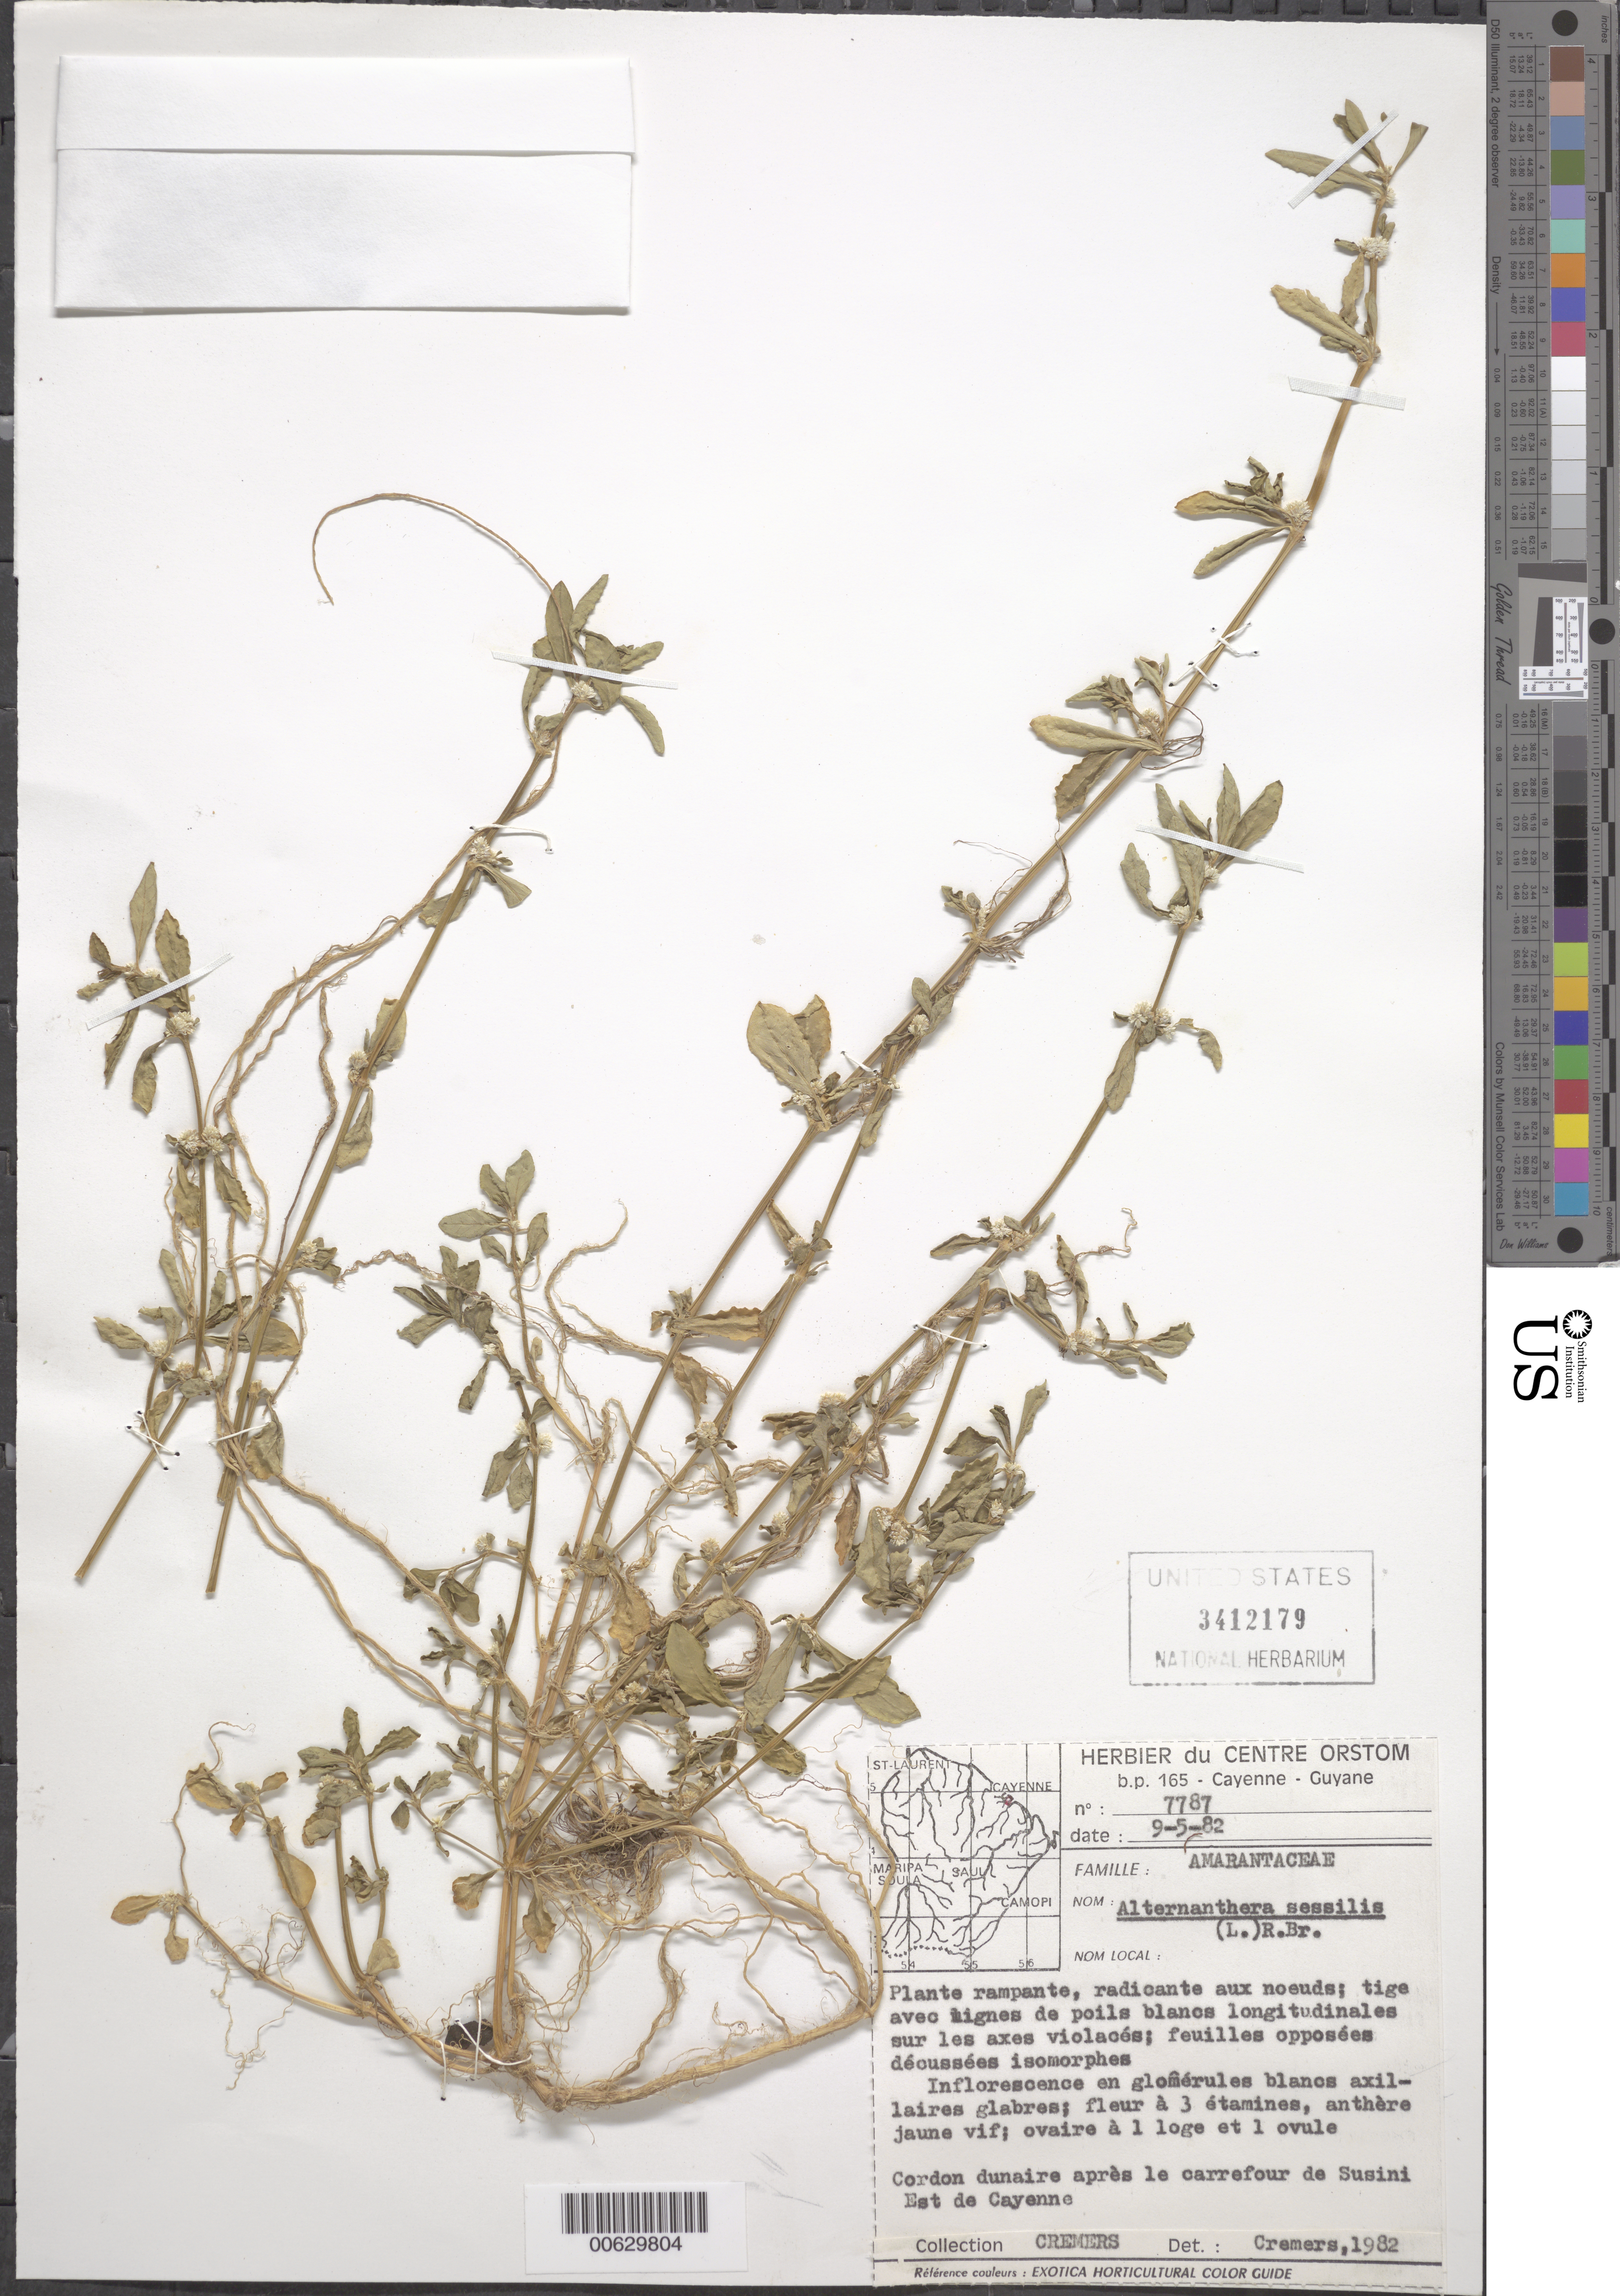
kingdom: Plantae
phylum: Tracheophyta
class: Magnoliopsida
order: Caryophyllales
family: Amaranthaceae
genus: Alternanthera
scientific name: Alternanthera sessilis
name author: (L.) DC.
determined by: Cremers, Georges A.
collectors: G. Cremers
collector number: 7787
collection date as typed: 9-May-82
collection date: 1982-05-09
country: French Guiana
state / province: Cayenne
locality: Cayenne, E of, road to Susini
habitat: Cordon dunaire apres le carrefour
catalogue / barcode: US 3412179